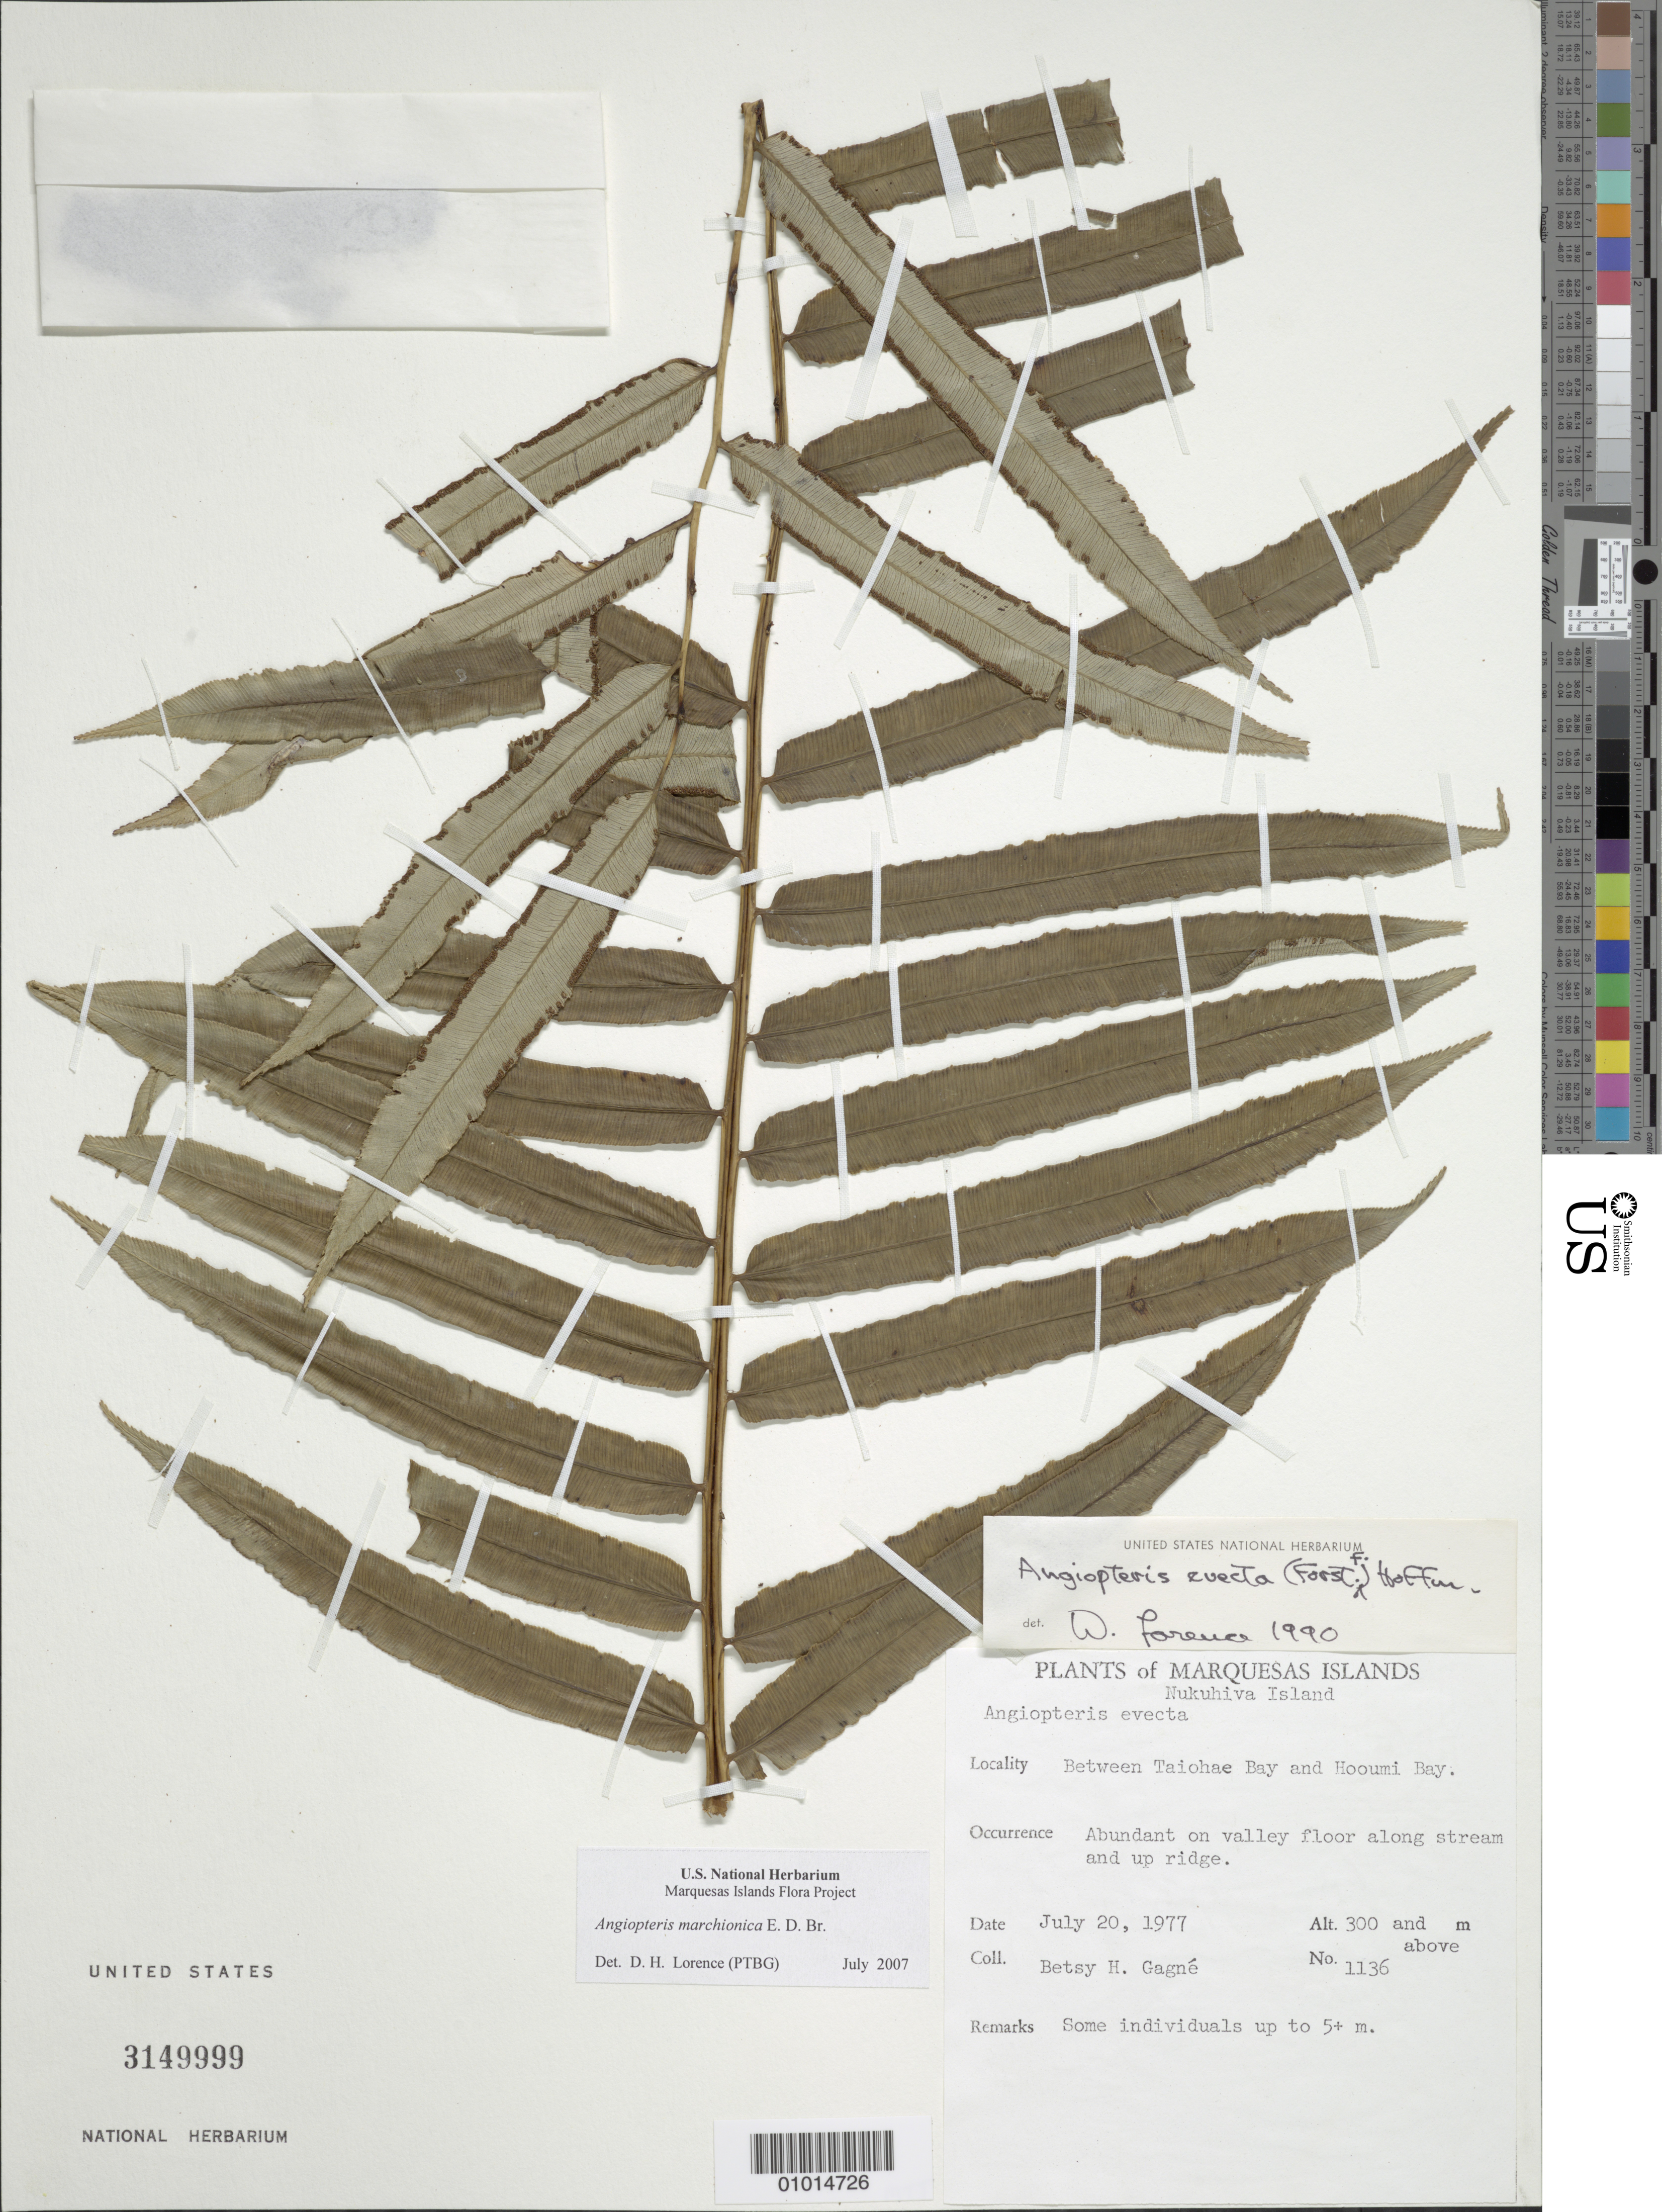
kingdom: Plantae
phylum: Tracheophyta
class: Polypodiopsida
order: Marattiales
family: Marattiaceae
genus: Angiopteris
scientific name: Angiopteris marchionica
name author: E.D. Br.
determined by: Lorence, David H., (PTBG), National Tropical Botanical Garden (UNITED STATES)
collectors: B. H. Gagné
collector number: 1136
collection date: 1977-07-20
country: French Polynesia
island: Nuku Hiva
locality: Between Taiohae Bay and Hooumi Bay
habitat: Abundant on valley floor along stream and up ridge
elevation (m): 300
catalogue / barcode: US 3149999